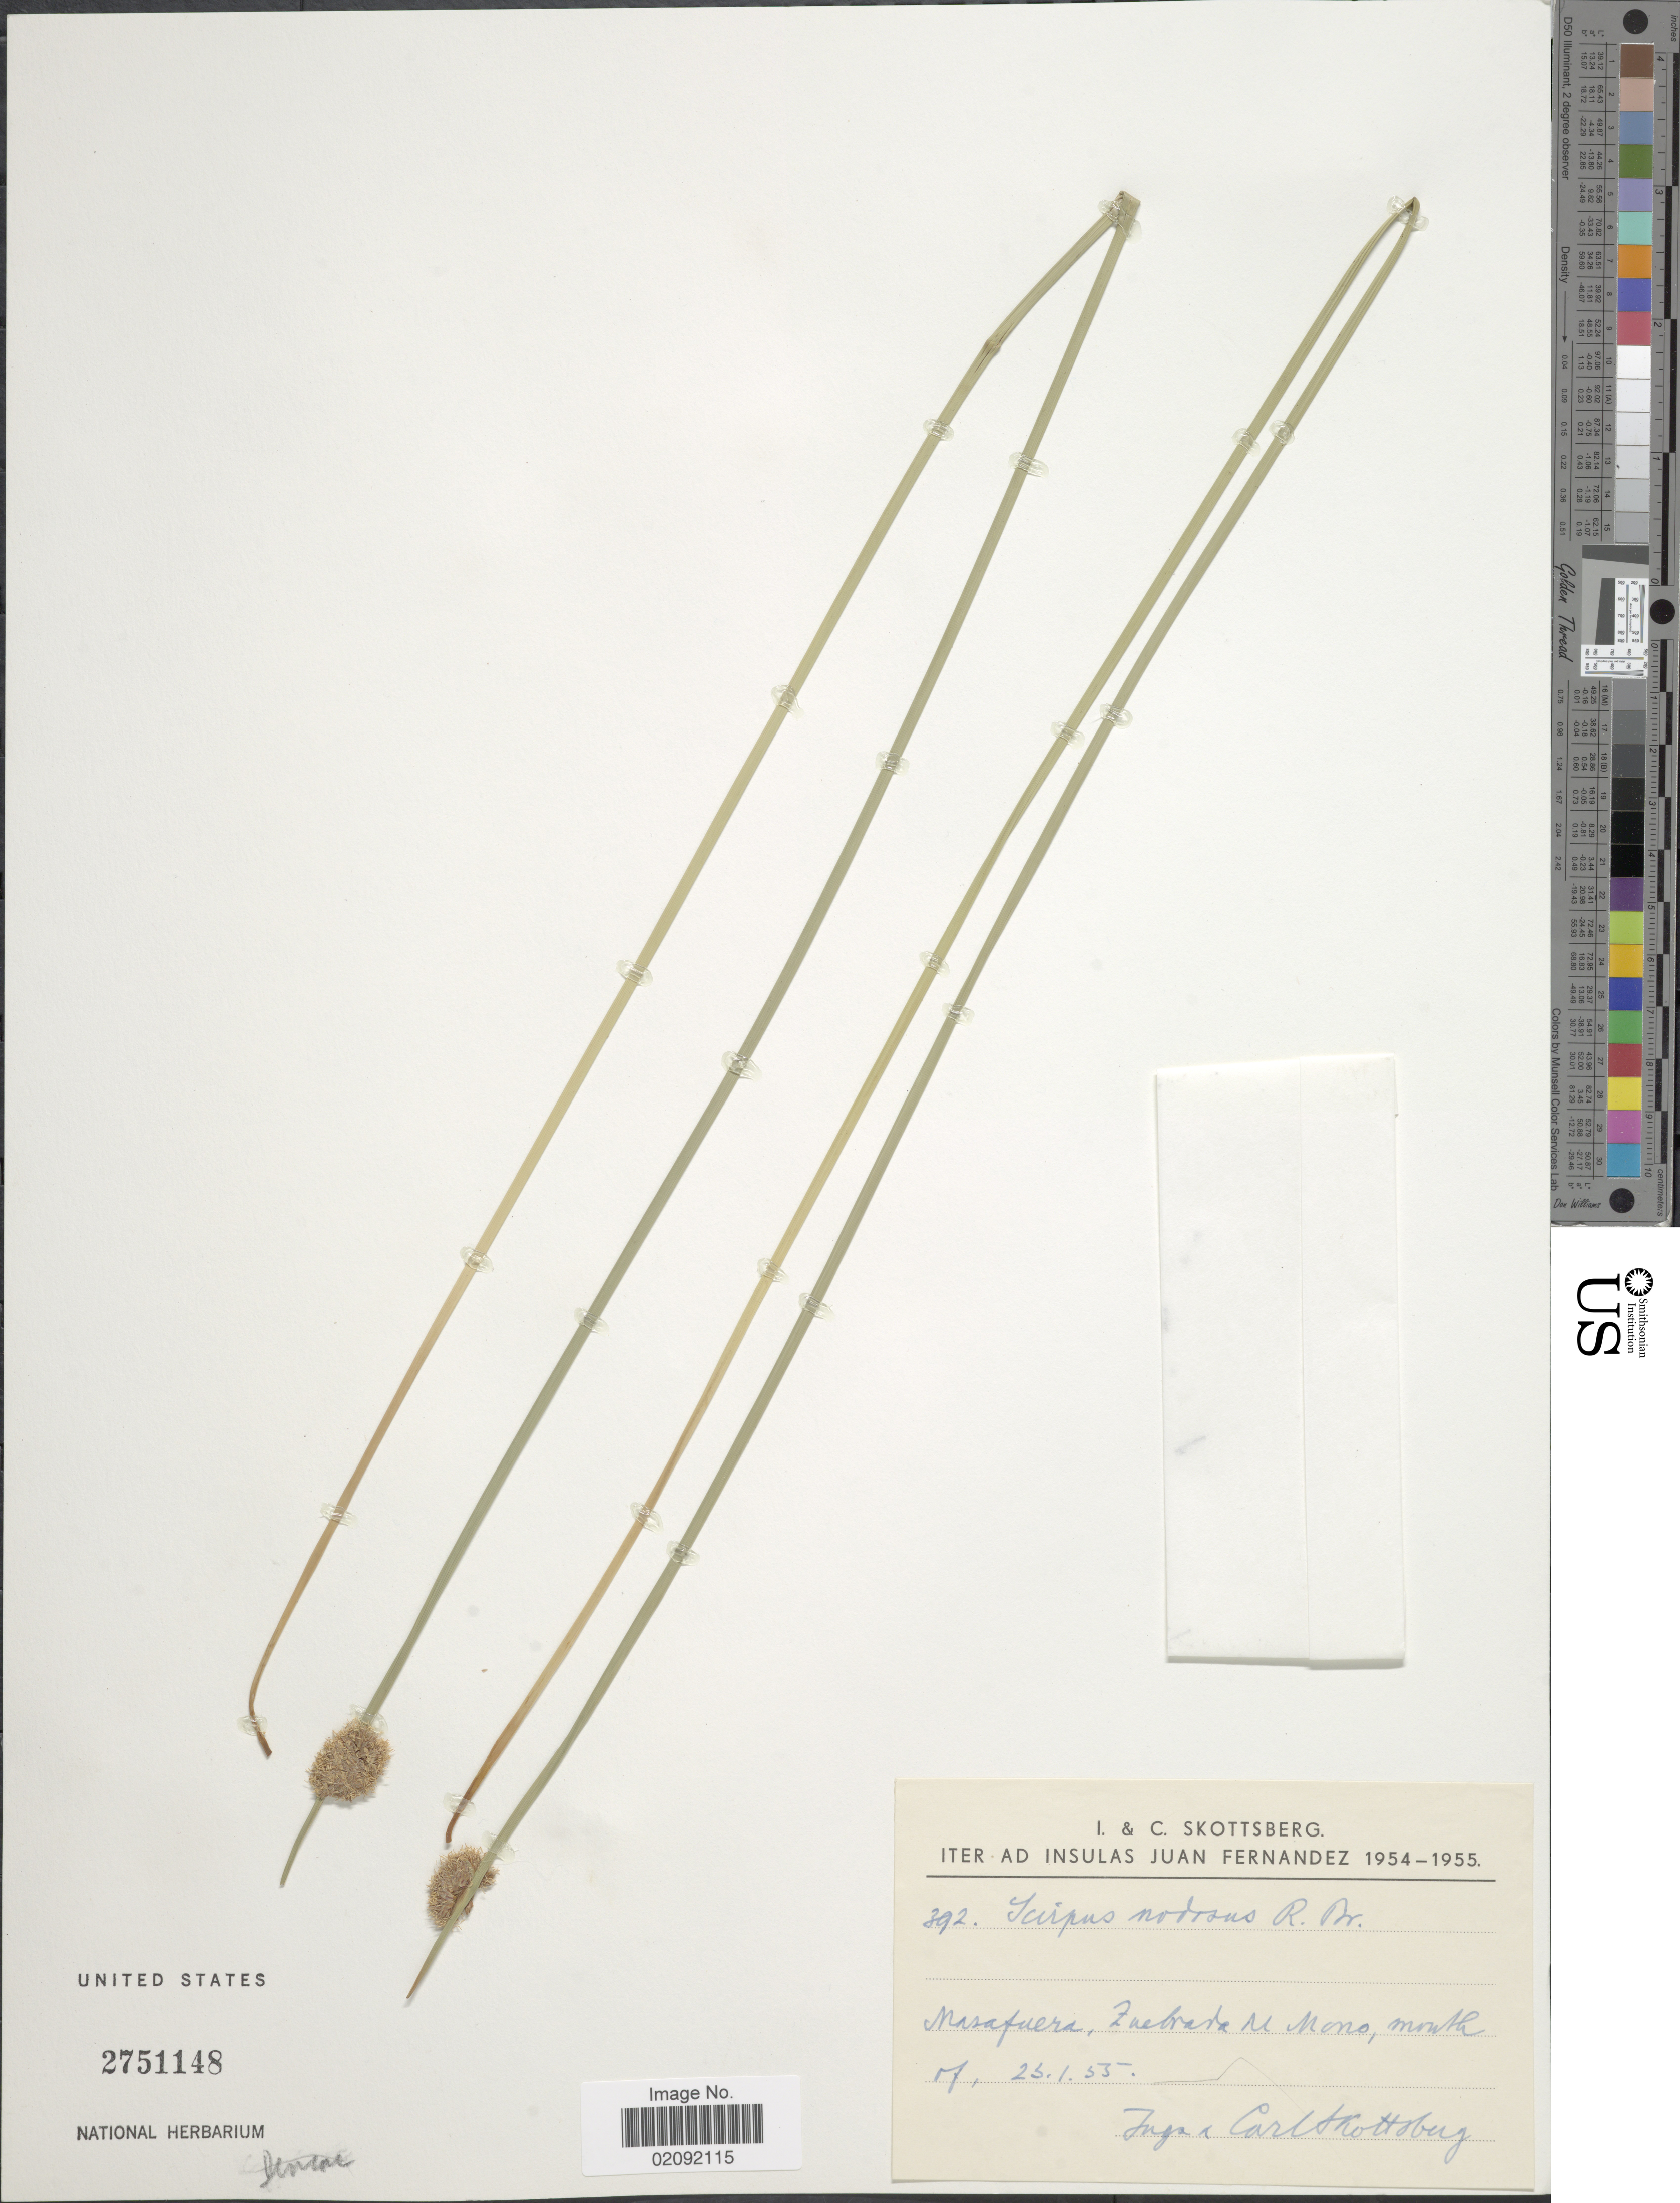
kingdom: Plantae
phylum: Tracheophyta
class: Liliopsida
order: Poales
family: Cyperaceae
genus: Ficinia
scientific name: Ficinia nodosa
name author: (Rottb.) Goetgh. et al.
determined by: Strong, M. T., (US), Smithsonian Institution - National Museum of Natural History (UNITED STATES)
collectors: I. Skottsberg & C. Skottsberg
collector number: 392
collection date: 1955-01-25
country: Chile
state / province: Valparaíso (V)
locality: Juan Fernandez, Masafuera, Quebrada del Mono.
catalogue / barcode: US 2751148